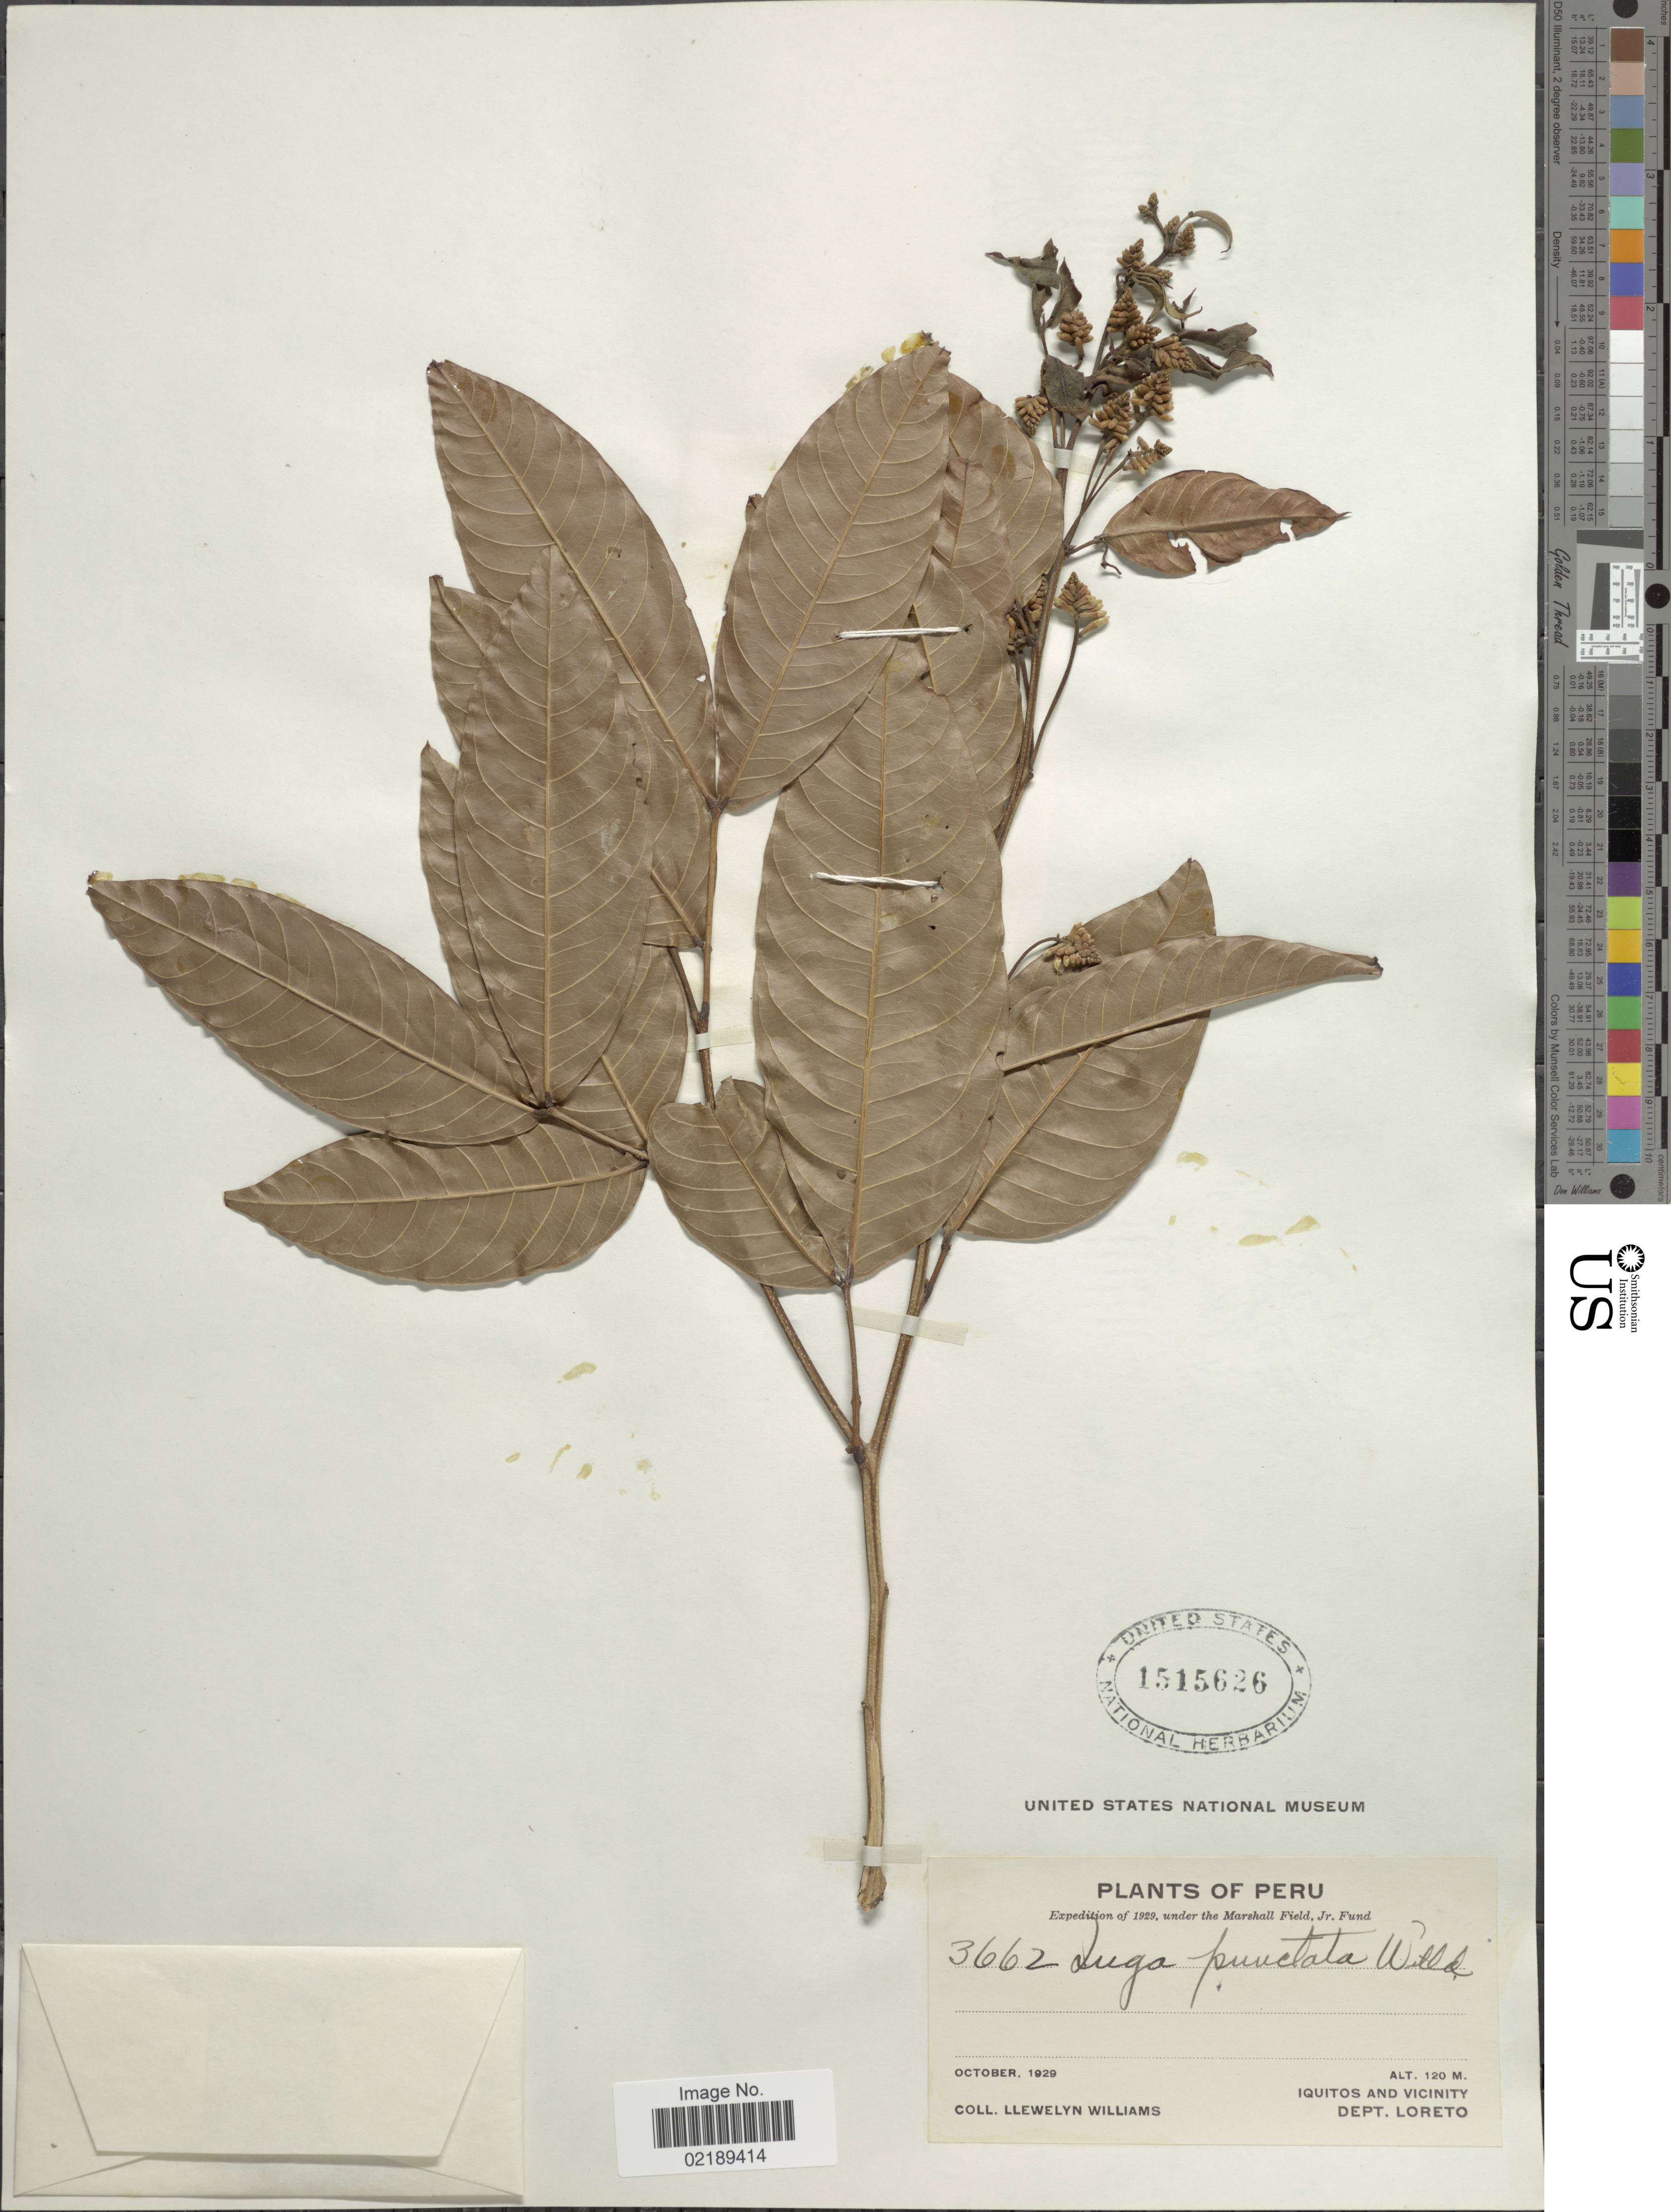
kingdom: Plantae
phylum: Tracheophyta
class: Magnoliopsida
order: Fabales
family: Fabaceae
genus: Inga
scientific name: Inga punctata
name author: Willd.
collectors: Ll. Williams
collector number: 3662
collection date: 1929-10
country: Peru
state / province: Loreto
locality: Iquitos and vicinity.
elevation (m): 120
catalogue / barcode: US 1515626